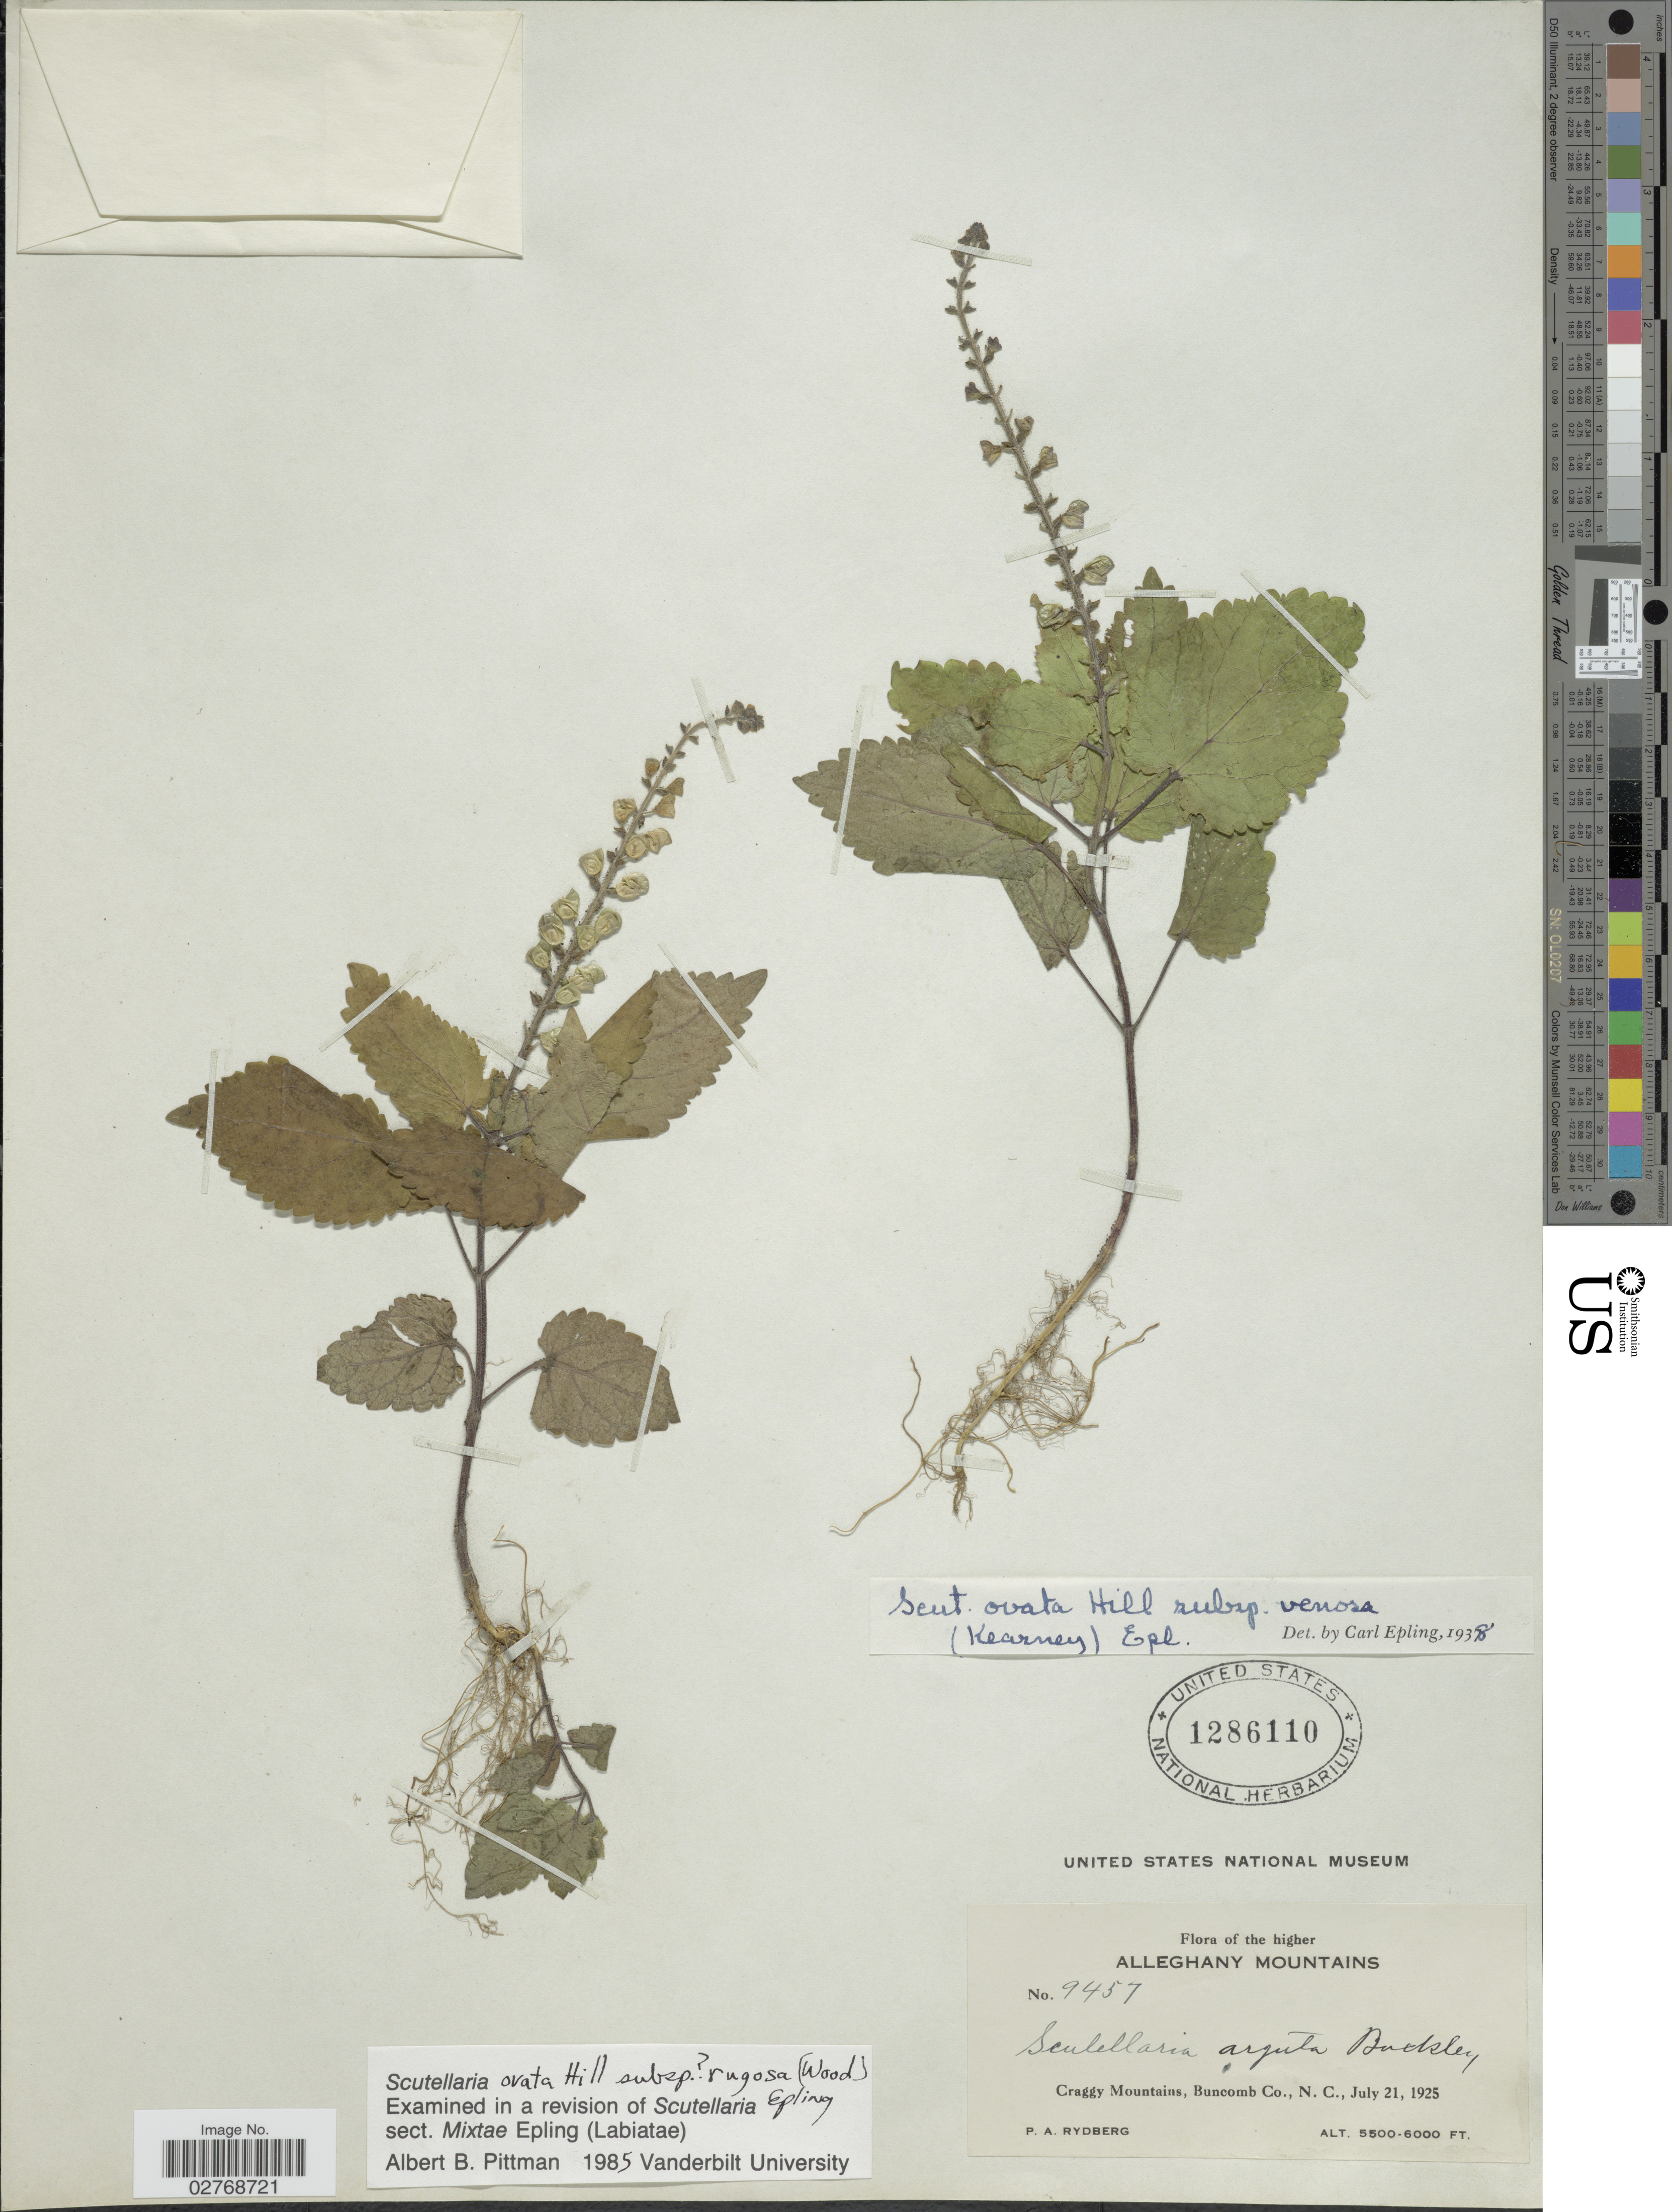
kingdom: Plantae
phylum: Tracheophyta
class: Magnoliopsida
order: Lamiales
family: Lamiaceae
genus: Scutellaria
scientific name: Scutellaria ovata subsp. rugosa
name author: (Alph. Wood) Epling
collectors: P. A. Rydberg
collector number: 9457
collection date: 1925-07-21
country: United States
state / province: North Carolina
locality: Alleghany Mountains. Craggy Mountains, Buncomb Co.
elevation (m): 1676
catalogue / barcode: US 1286110